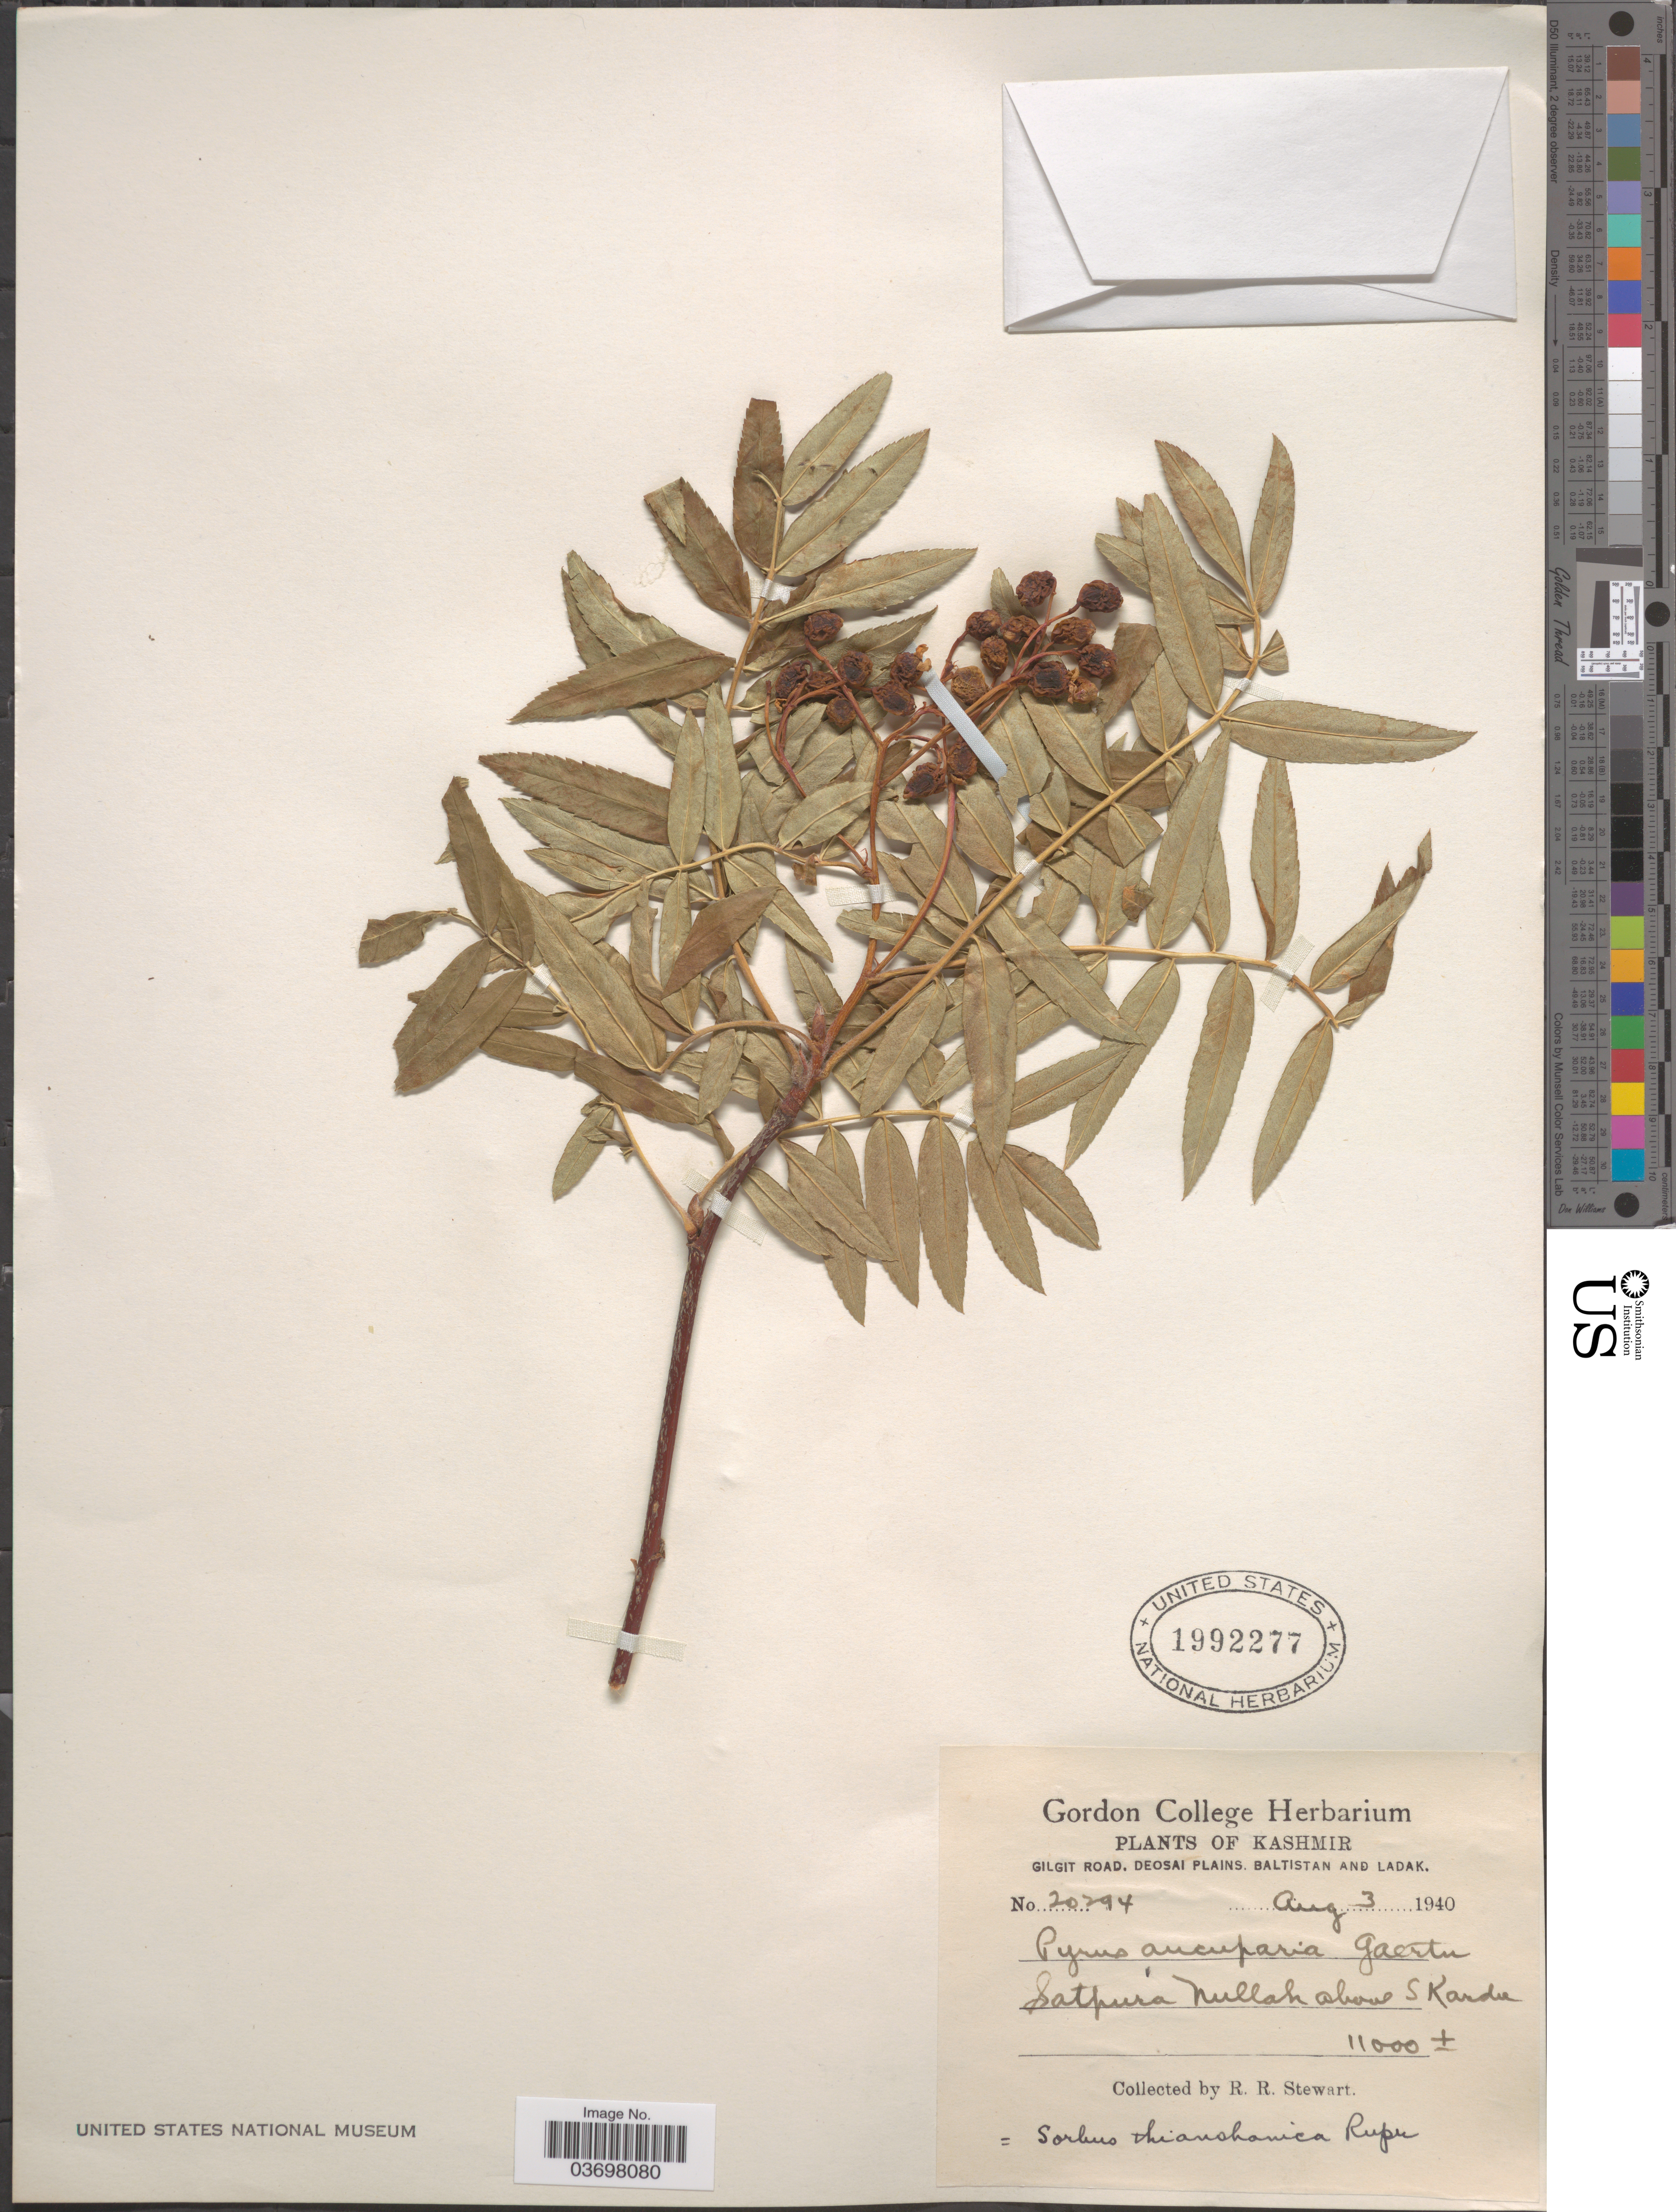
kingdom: Plantae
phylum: Tracheophyta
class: Magnoliopsida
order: Rosales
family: Rosaceae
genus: Sorbus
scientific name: Sorbus aucuparia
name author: L.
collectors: R. Stewart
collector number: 20294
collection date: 1940-08-03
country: Pakistan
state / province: Gilgit-Baltistan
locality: Kashmir. Gilgit Road, Deosai Plains. Baltistan and Ladak. Satpura Nullah above Skardu.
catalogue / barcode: US 1992277